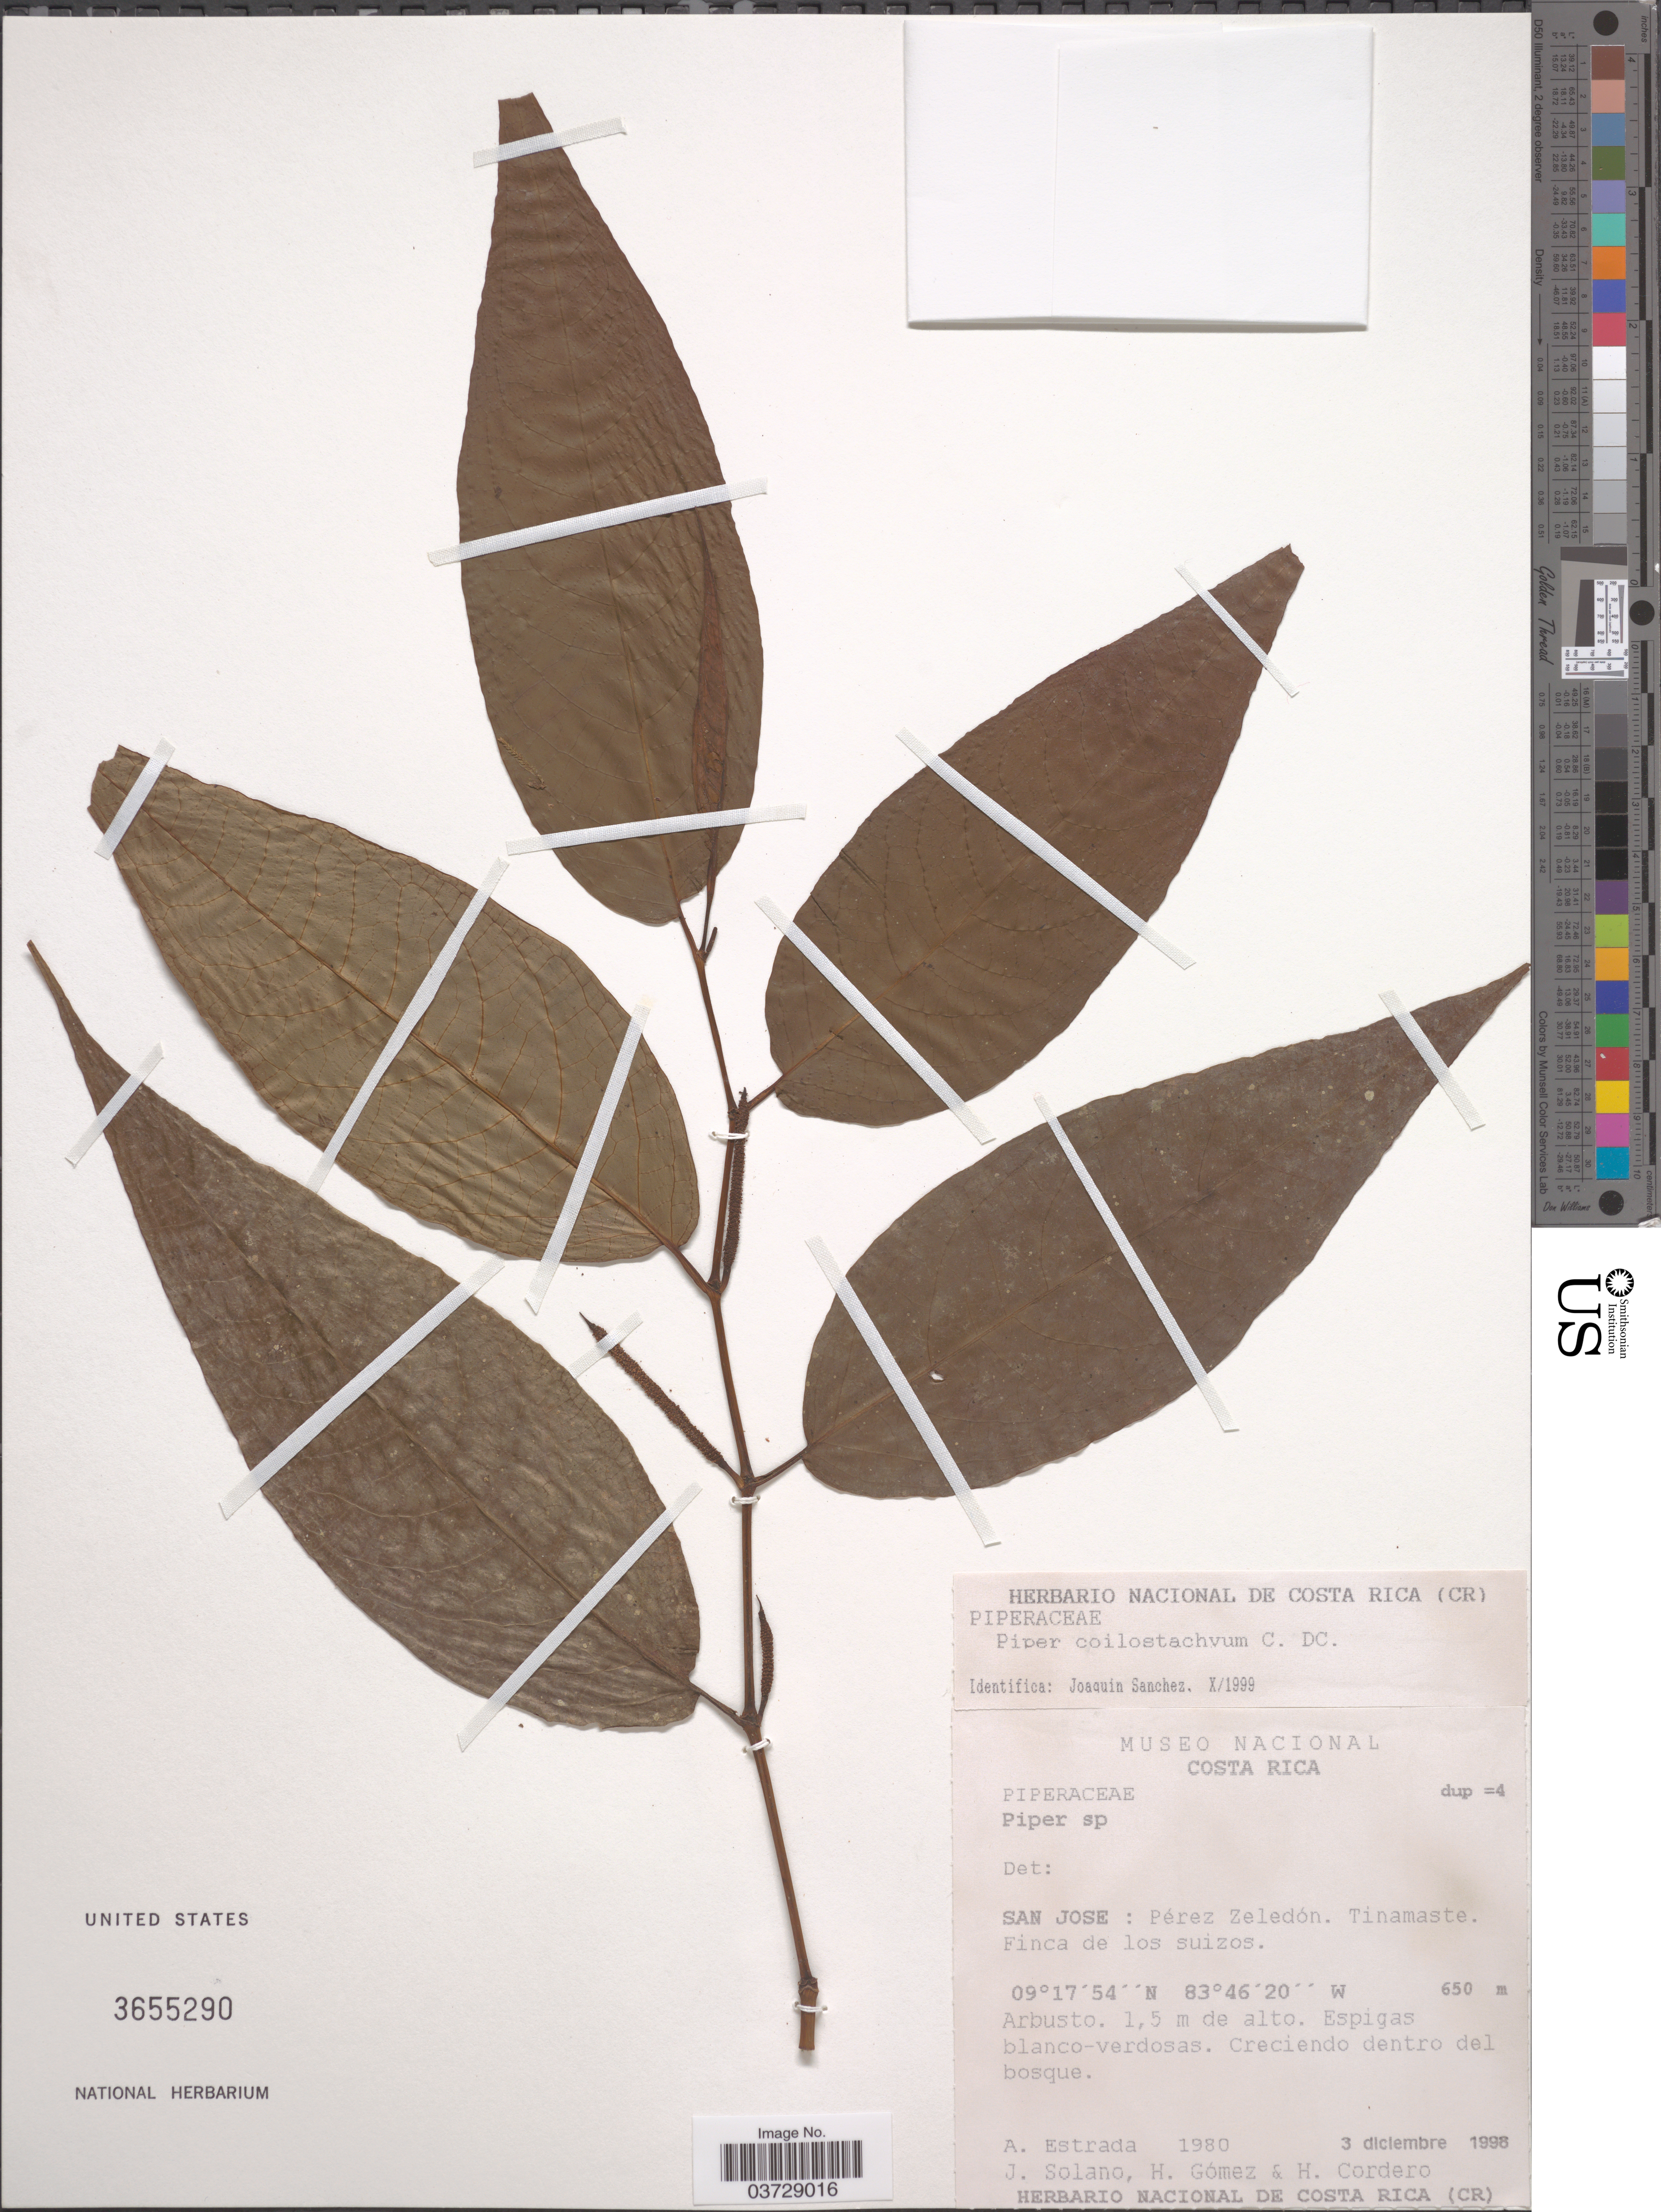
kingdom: Plantae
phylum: Tracheophyta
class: Magnoliopsida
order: Piperales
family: Piperaceae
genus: Piper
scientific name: Piper coilostachyum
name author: C. DC.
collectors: A. Estrada, J. Solano, H. Gomez & H. Cordero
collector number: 1980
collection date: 1998-12-03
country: Costa Rica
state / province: San José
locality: Pérez Zeledón. Tinamaste. Finca de los suizos.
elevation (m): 650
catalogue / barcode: US 3655290